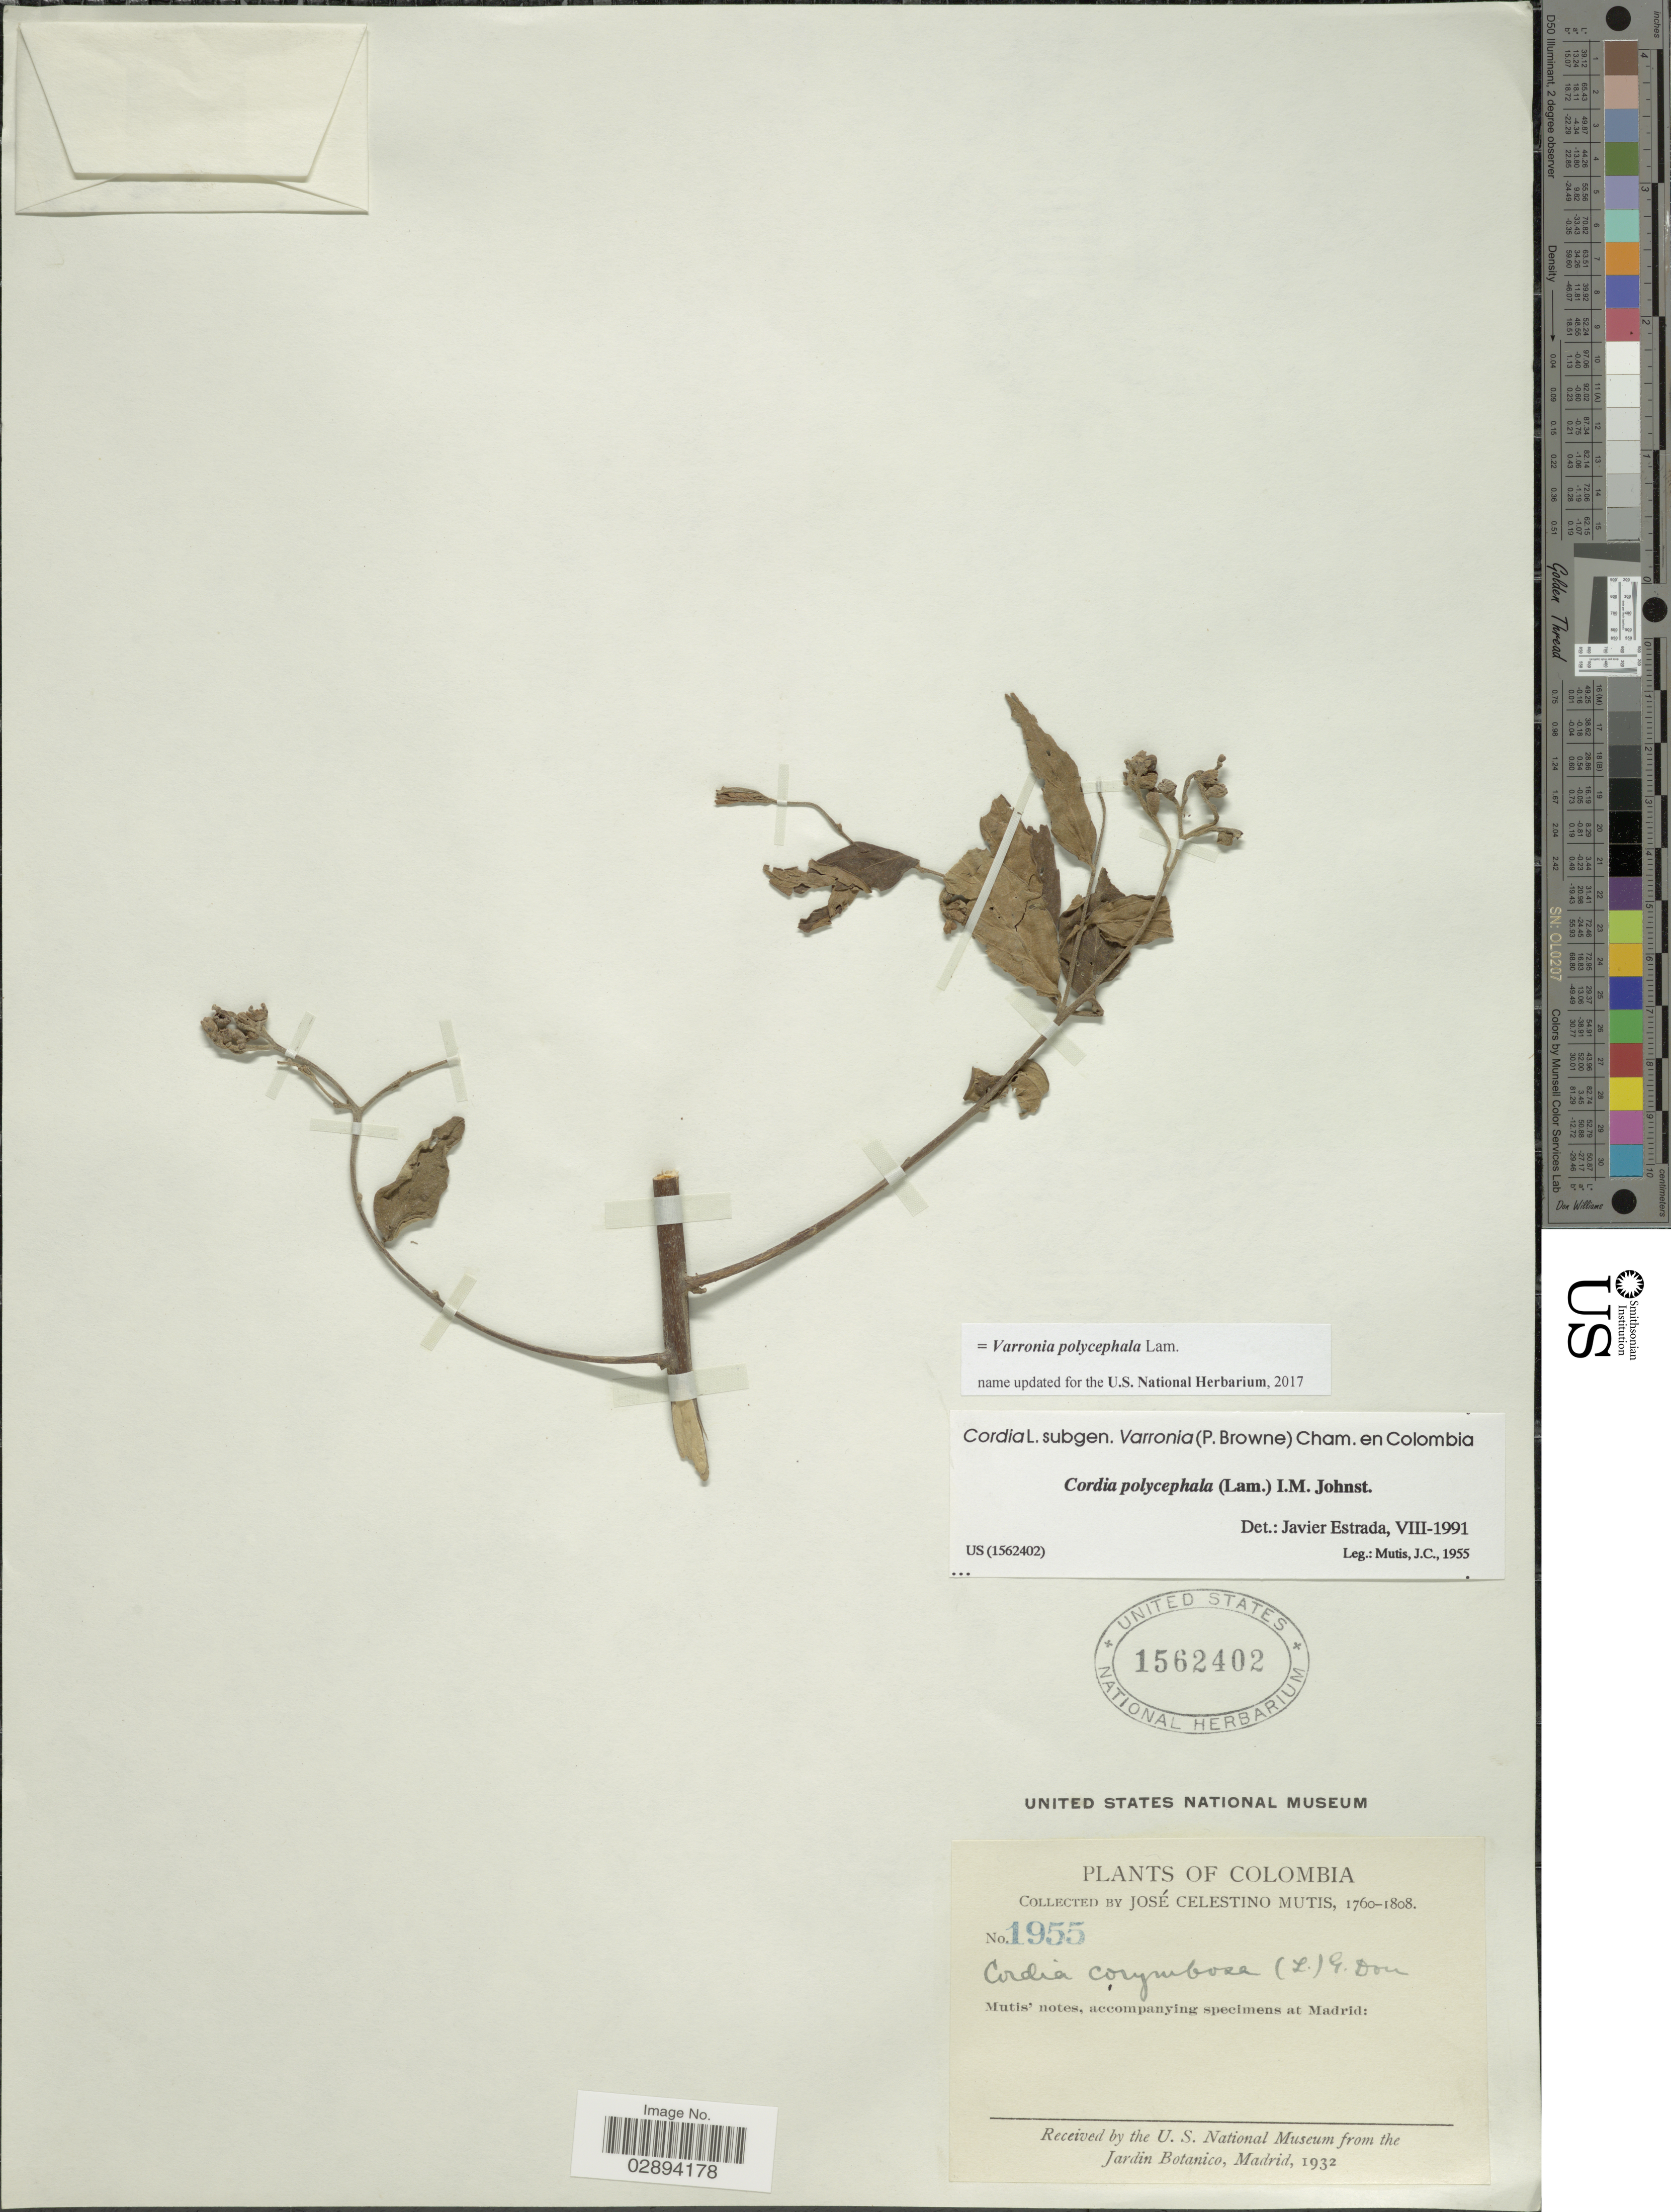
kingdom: Plantae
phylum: Tracheophyta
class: Magnoliopsida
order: Boraginales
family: Cordiaceae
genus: Varronia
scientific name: Varronia polycephala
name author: Lam.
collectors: J. C. B. Mutis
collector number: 1955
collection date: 1760/1808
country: Colombia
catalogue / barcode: US 1562402